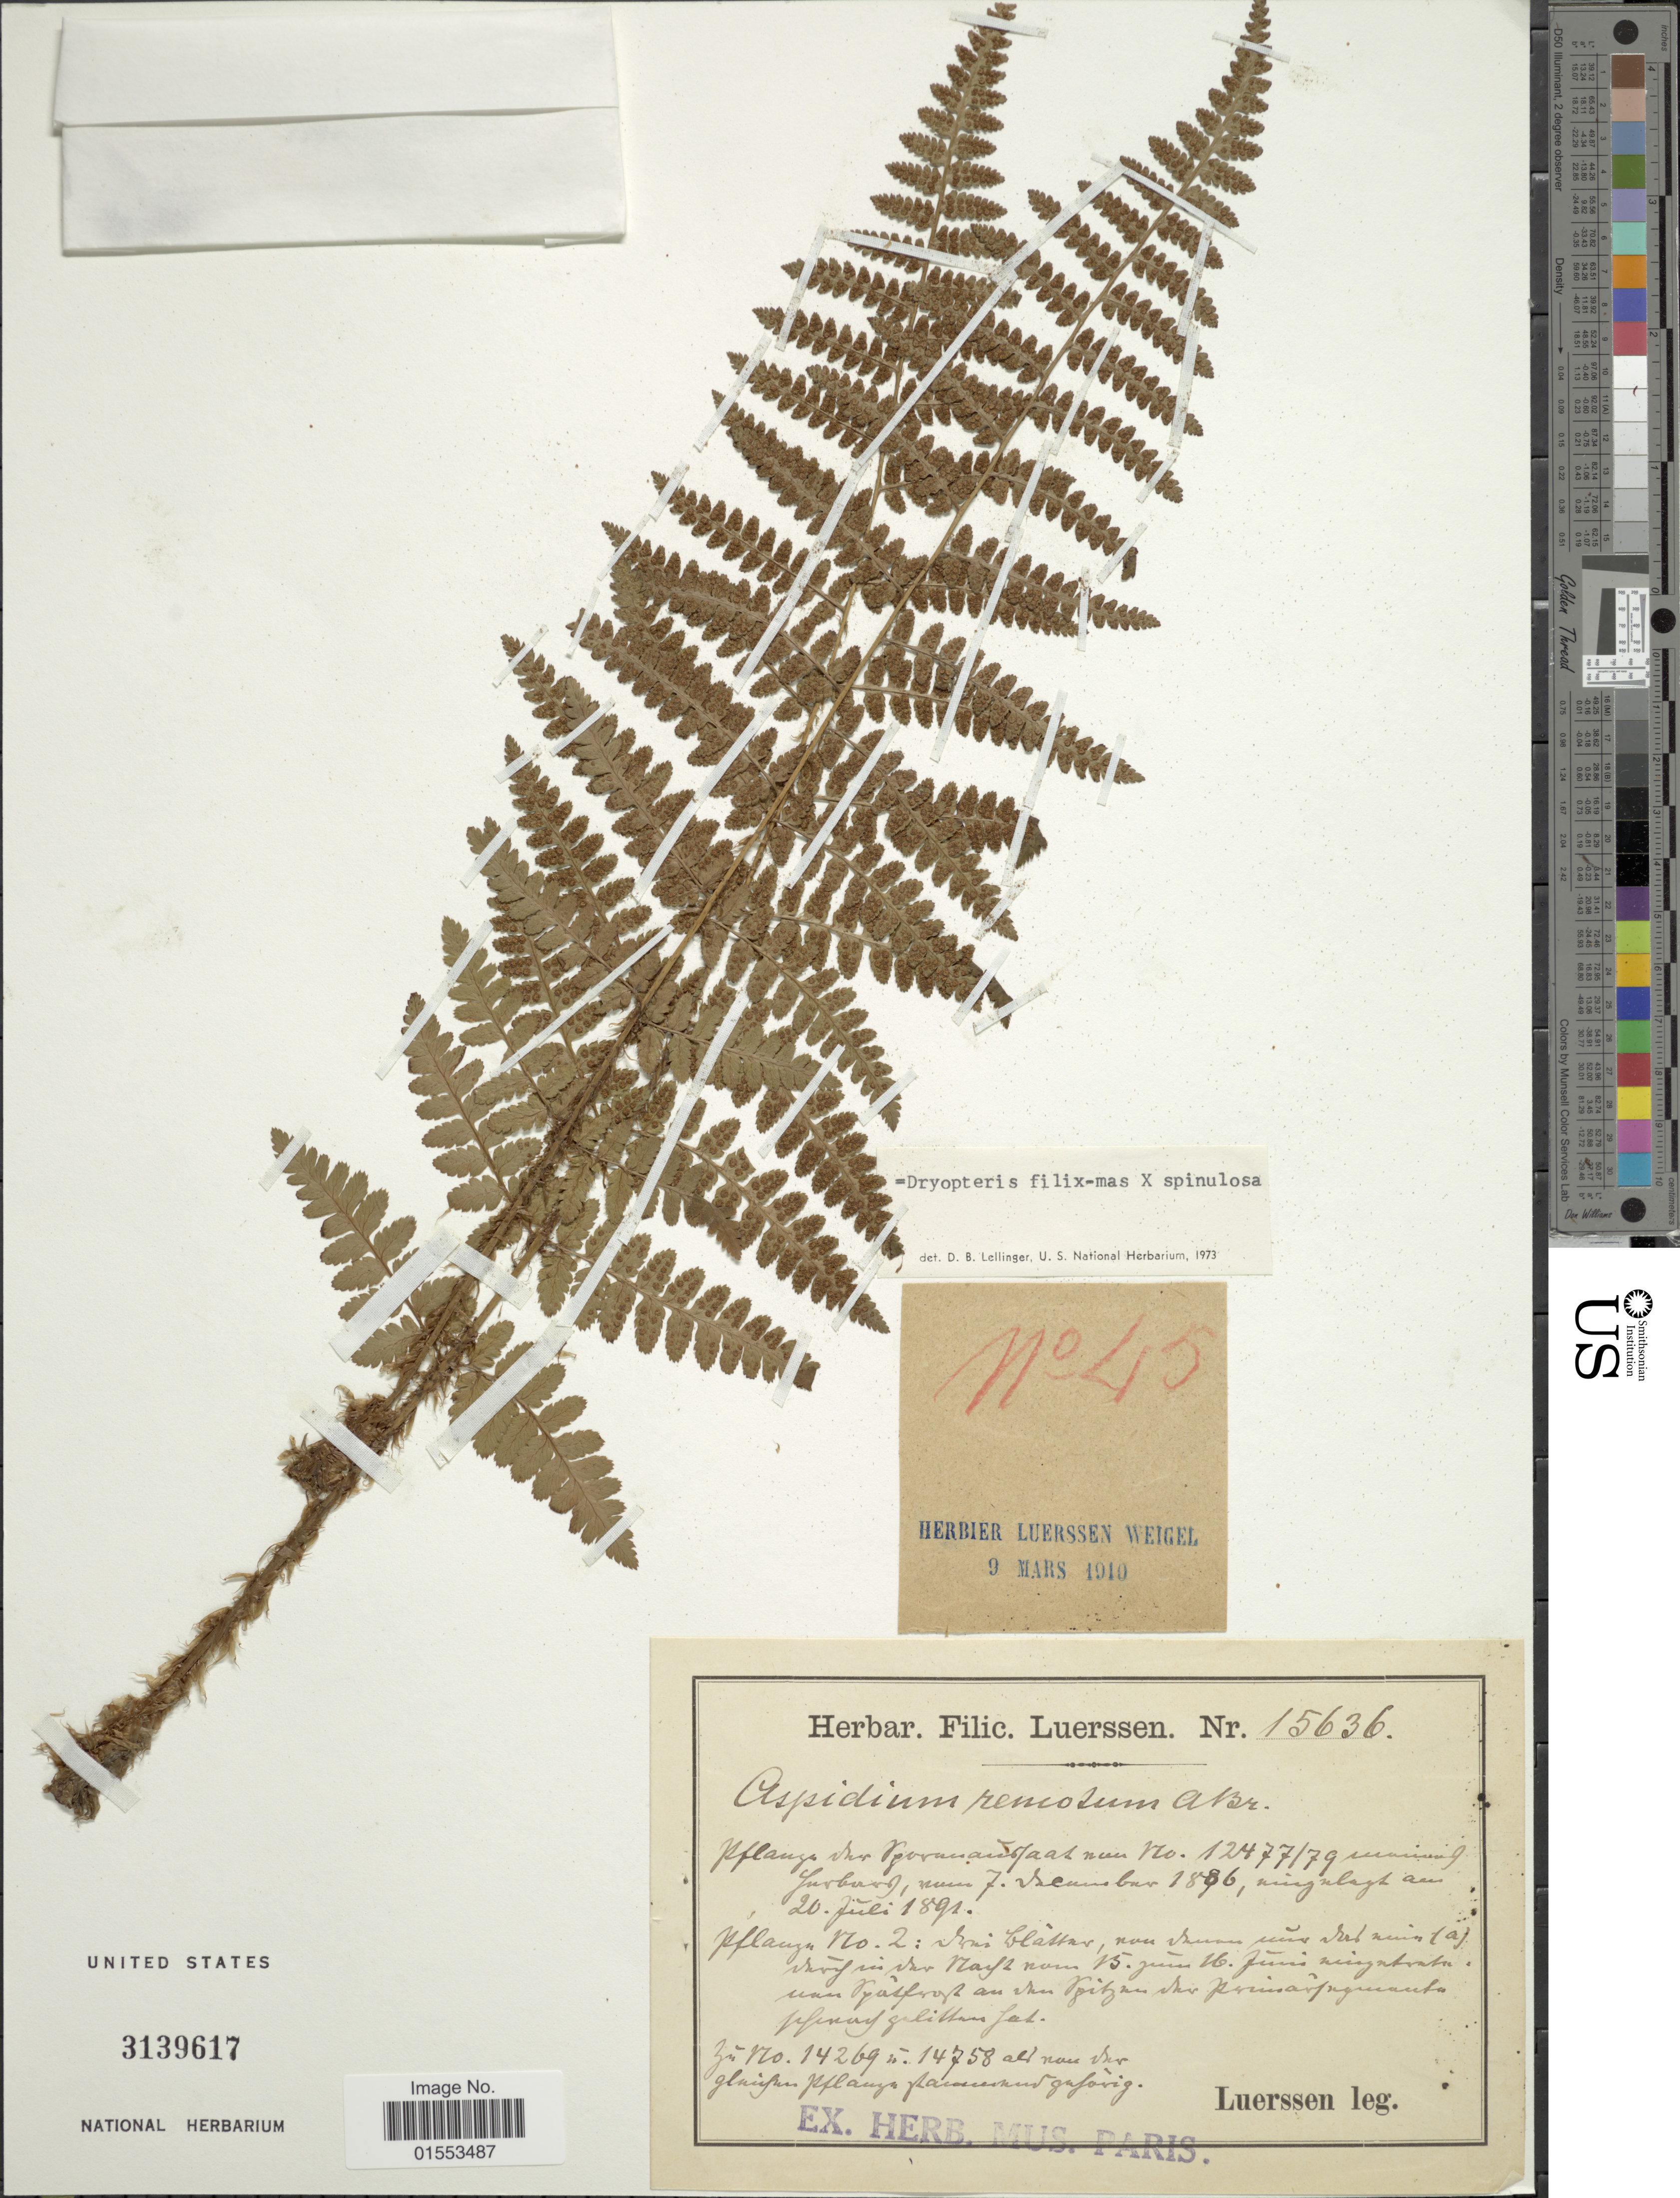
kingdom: Plantae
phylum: Tracheophyta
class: Polypodiopsida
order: Polypodiales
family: Dryopteridaceae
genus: Dryopteris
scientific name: Dryopteris remota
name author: (A. Braun) Hayek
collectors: Luerssen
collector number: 15636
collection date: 1891-07-20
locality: Vpor[illegible text]faat, [illegible text] Jurburg , [illegible text] F. [illegible text]cumber.[interpreted]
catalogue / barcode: US 3139617